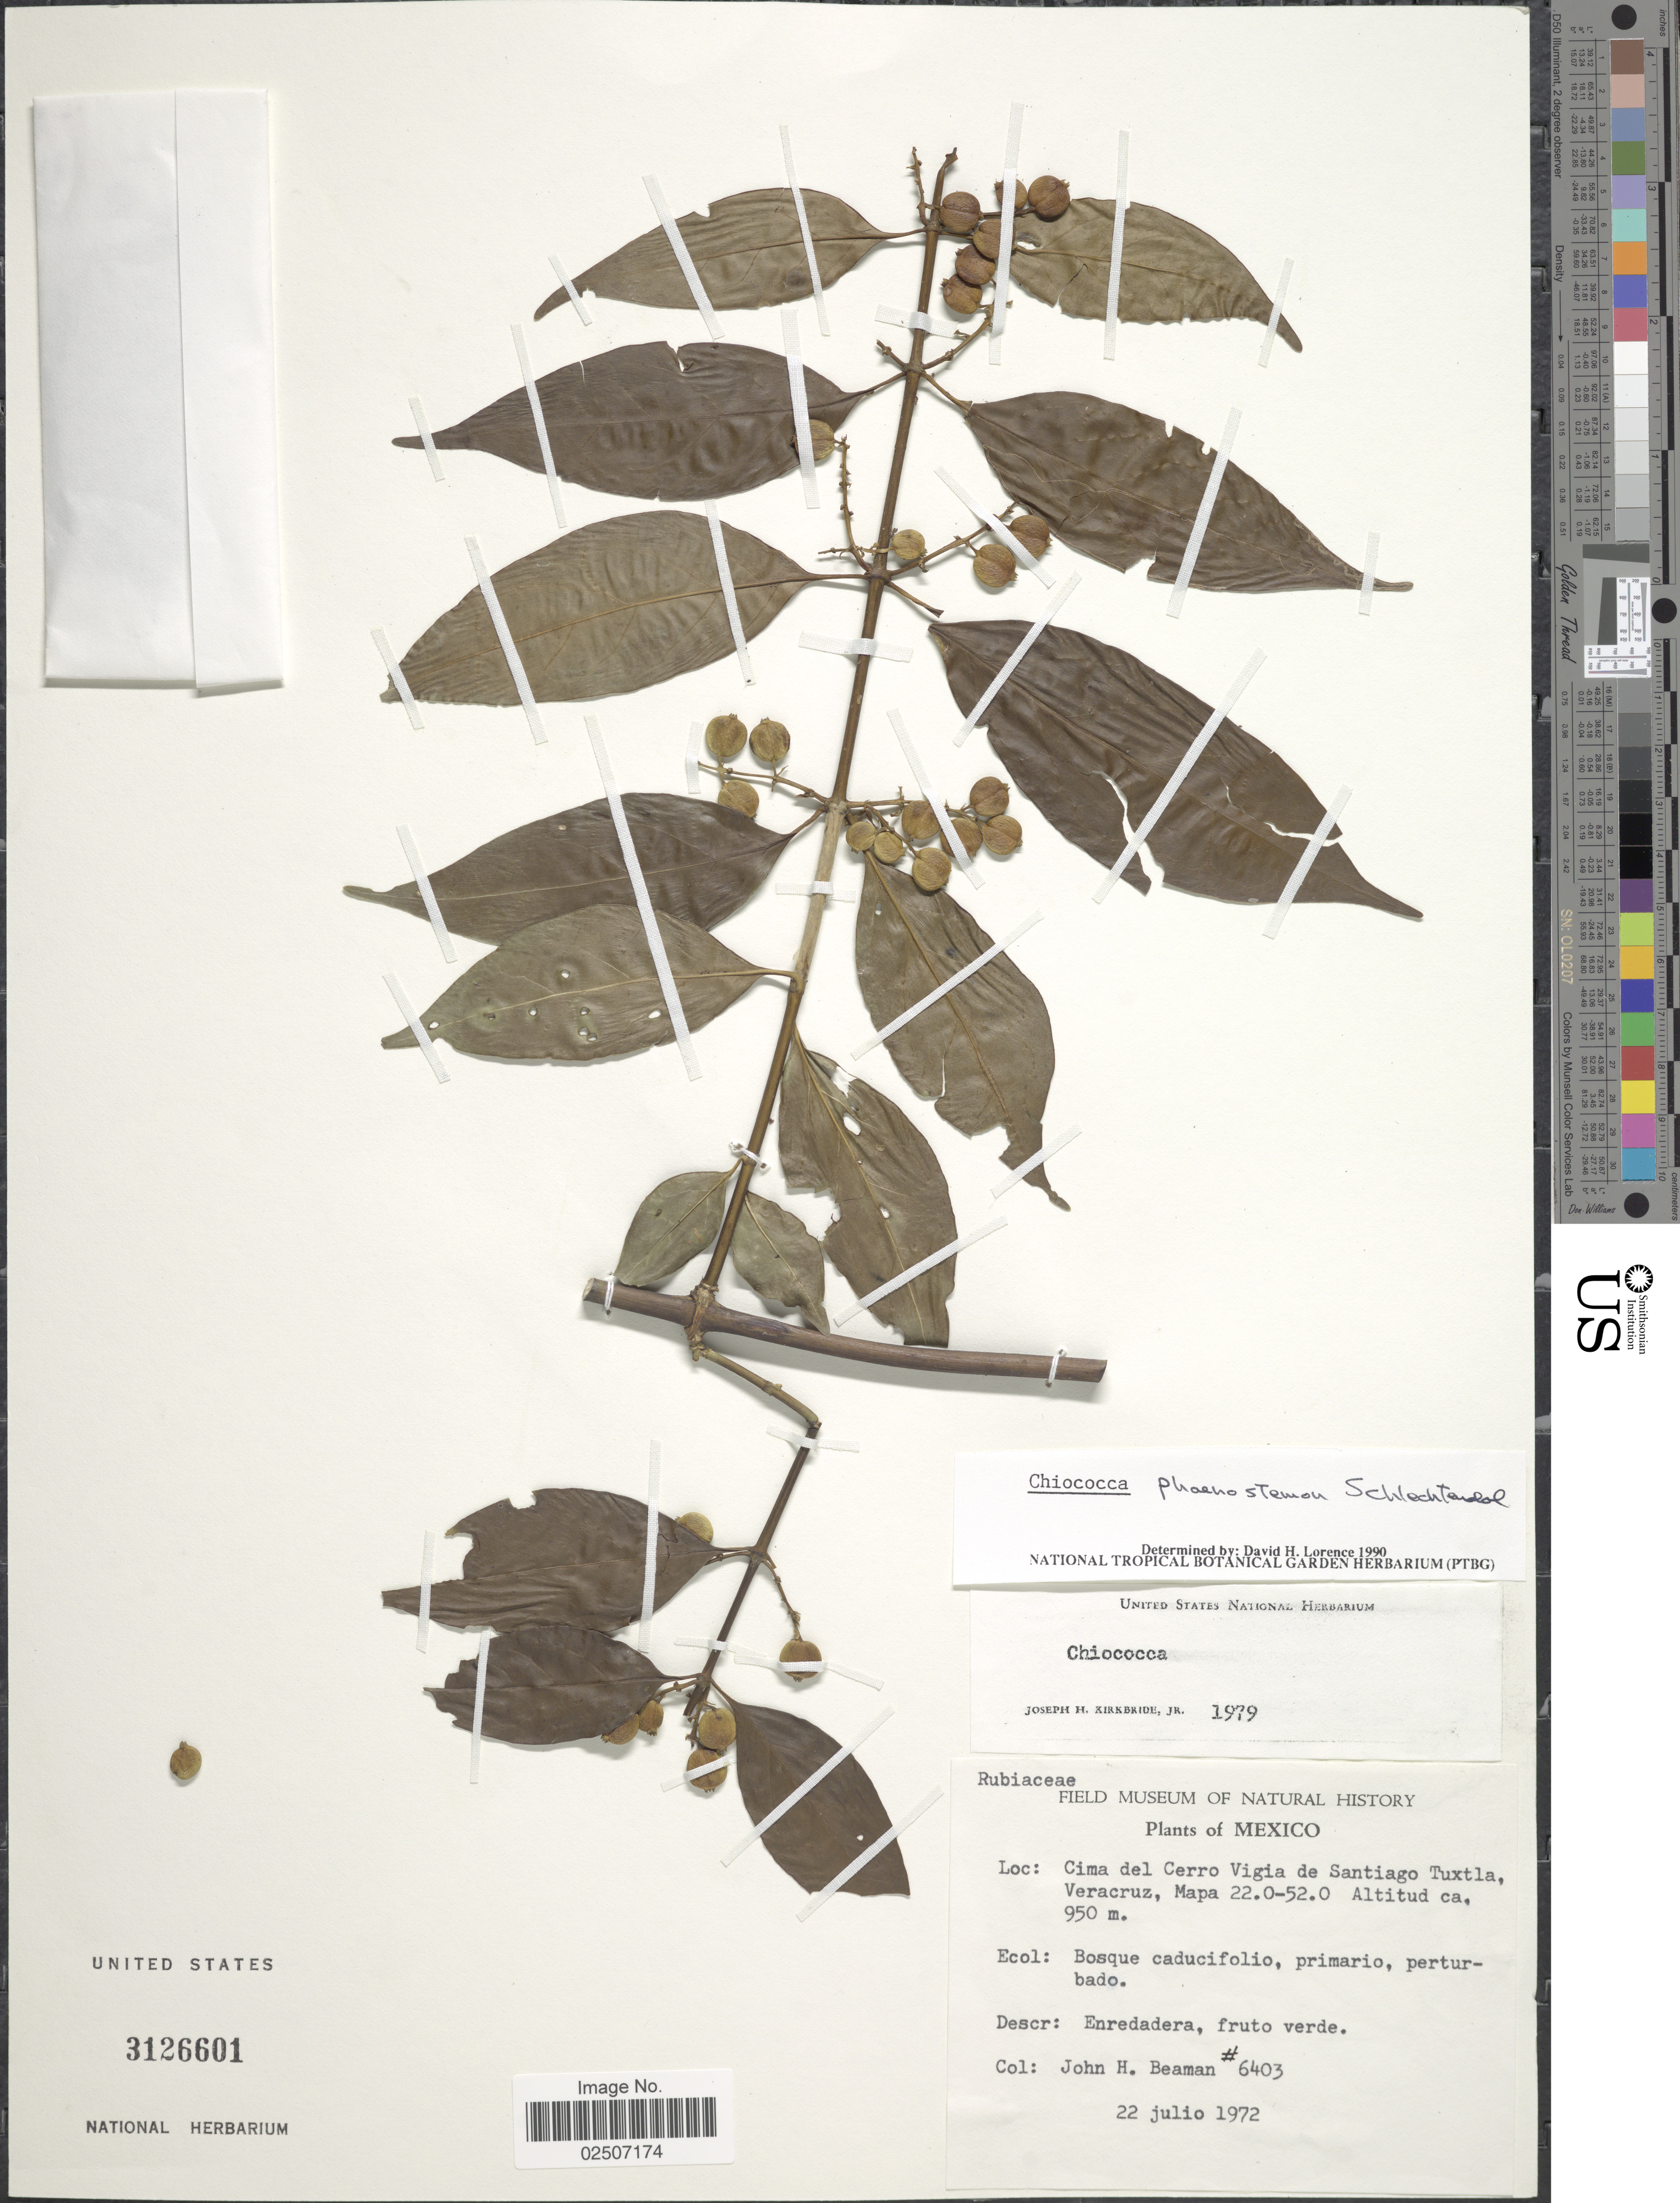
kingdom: Plantae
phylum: Tracheophyta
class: Magnoliopsida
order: Gentianales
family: Rubiaceae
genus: Chiococca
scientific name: Chiococca pachyphylla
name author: Wernham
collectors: J. H. Beaman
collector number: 6403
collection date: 1972-07-22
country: Mexico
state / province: Veracruz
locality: Cima del Cerro Vigia de Santiago Tuxtla, Veracruz, Mapa 22.0-52.0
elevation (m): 950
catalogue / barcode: US 3126601